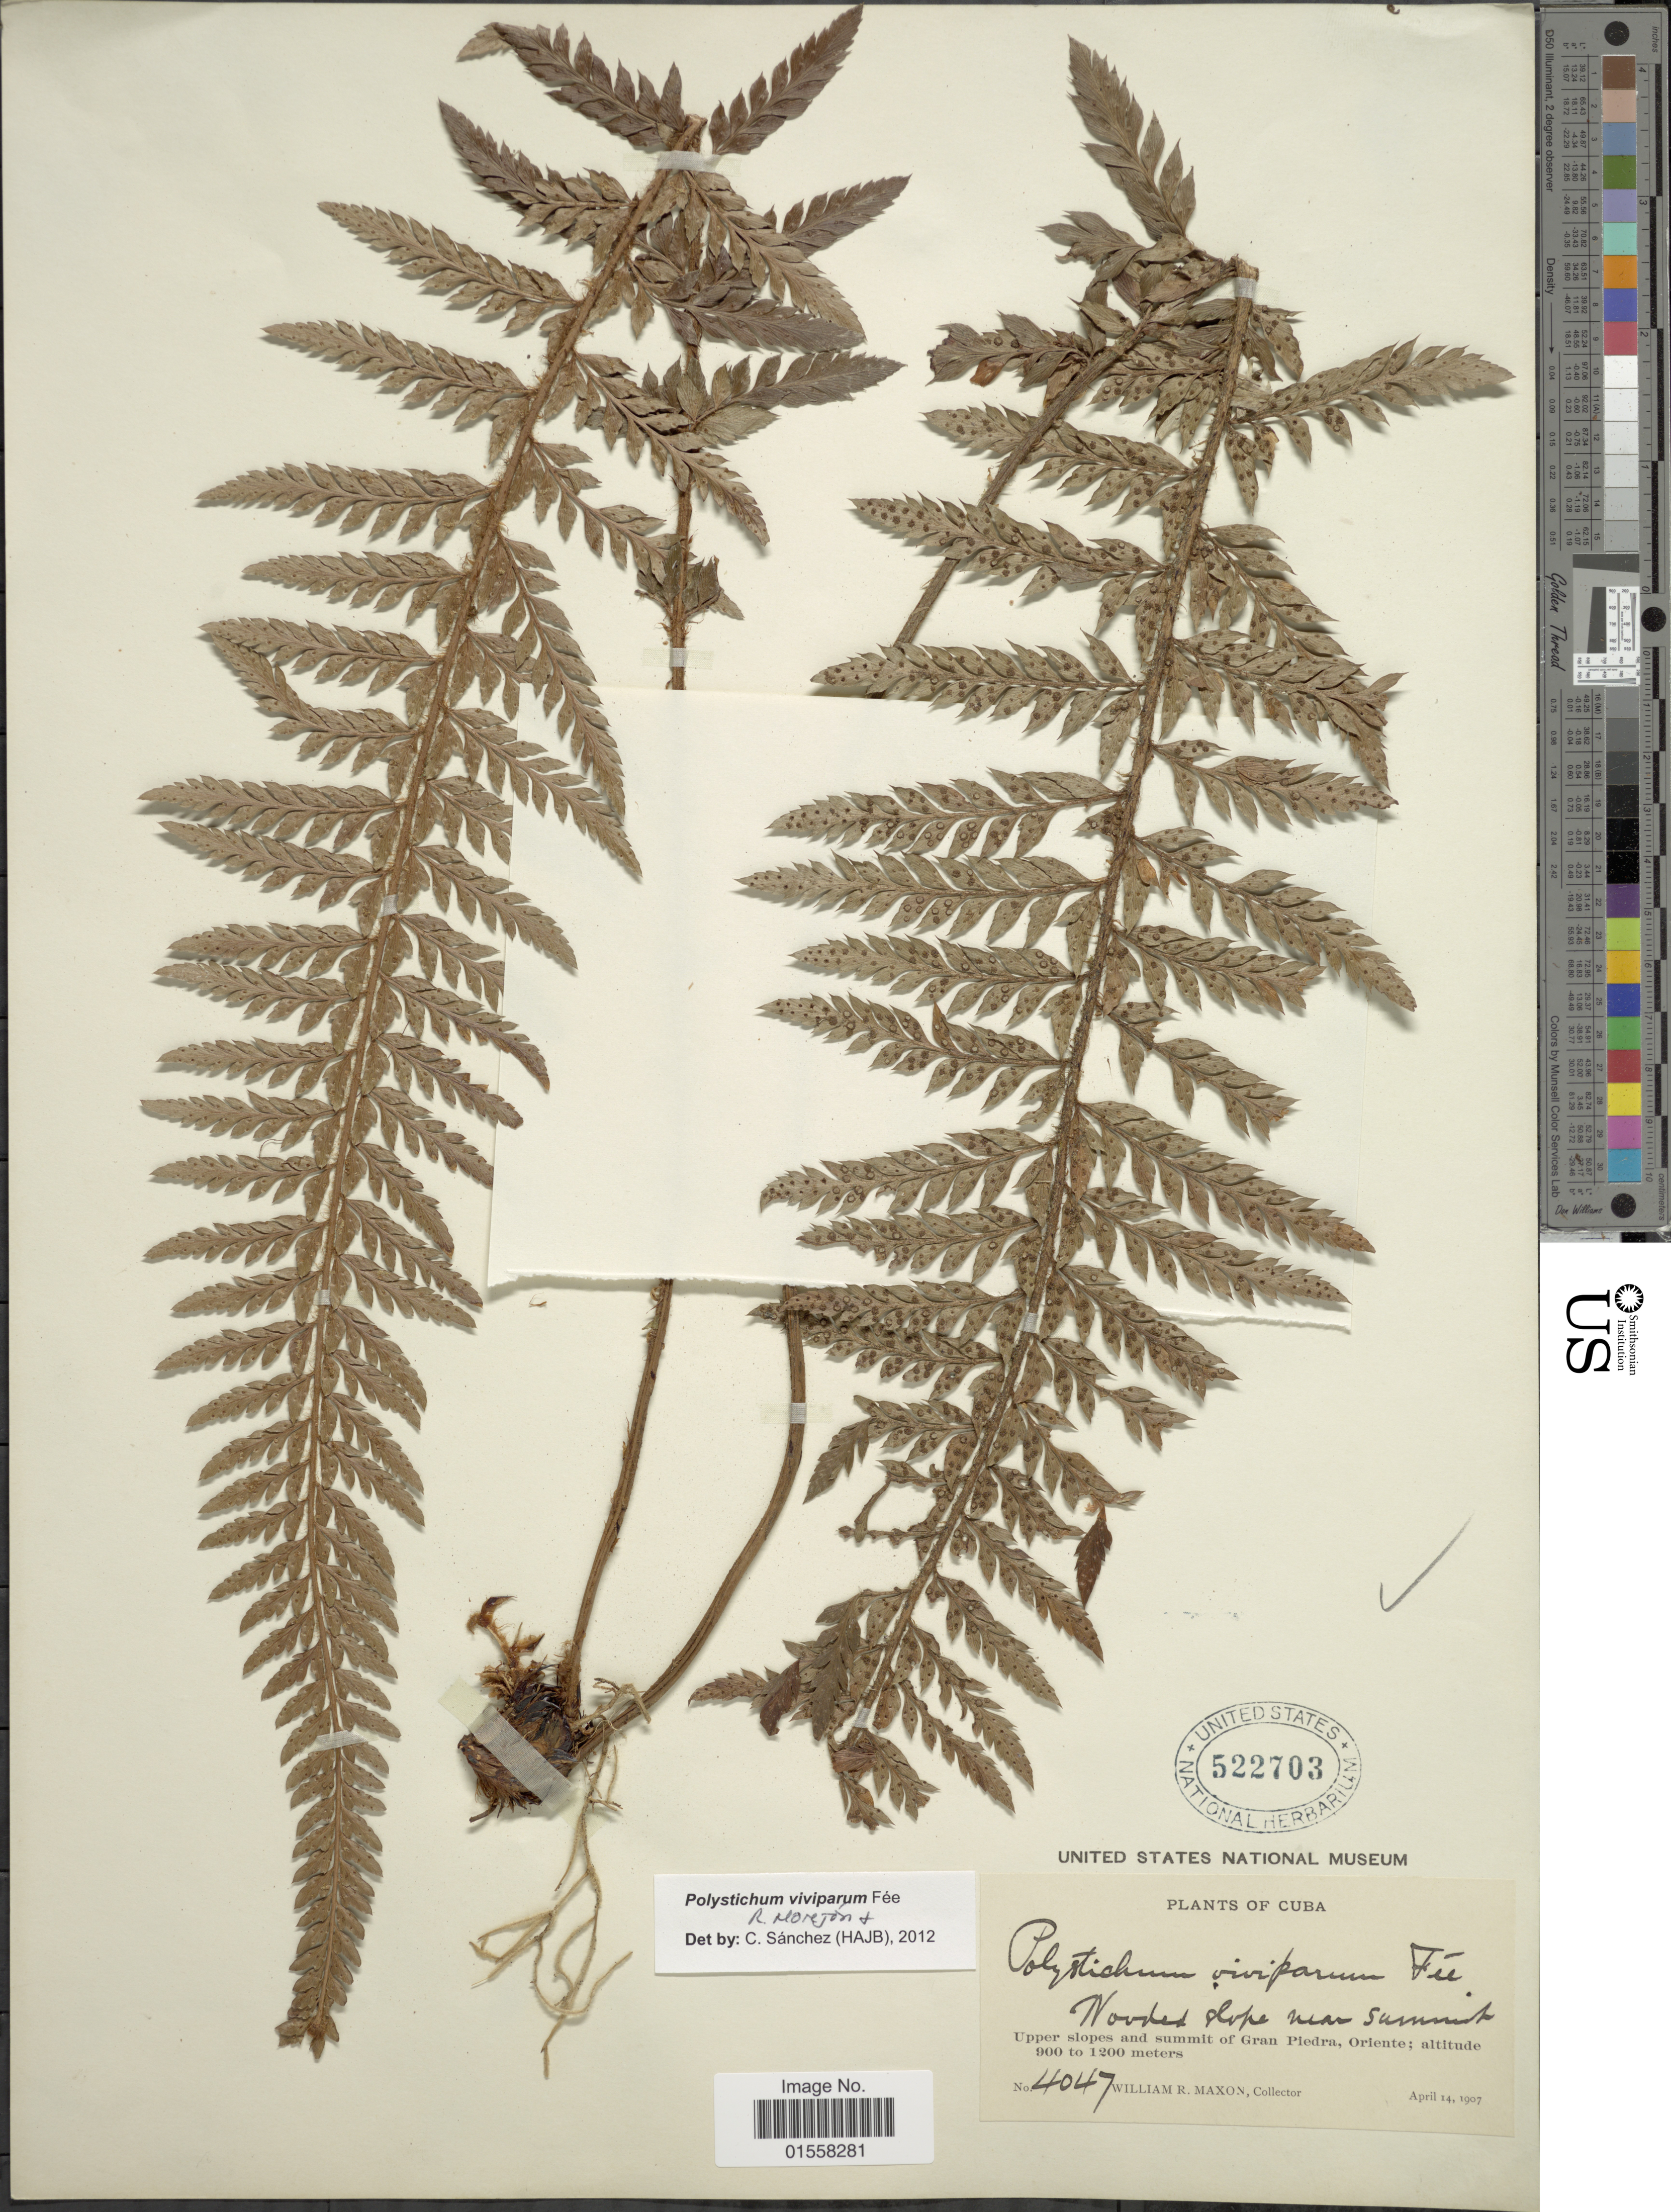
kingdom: Plantae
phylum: Tracheophyta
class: Polypodiopsida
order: Polypodiales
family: Dryopteridaceae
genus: Polystichum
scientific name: Polystichum viviparum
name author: Fée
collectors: W. R. Maxon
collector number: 4047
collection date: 1907-04-14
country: Cuba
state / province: Oriente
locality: Wooded slope near summit., Cuba. Upper slope and summit of Gran Piedra, Oriente.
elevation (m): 900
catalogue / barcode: US 522703